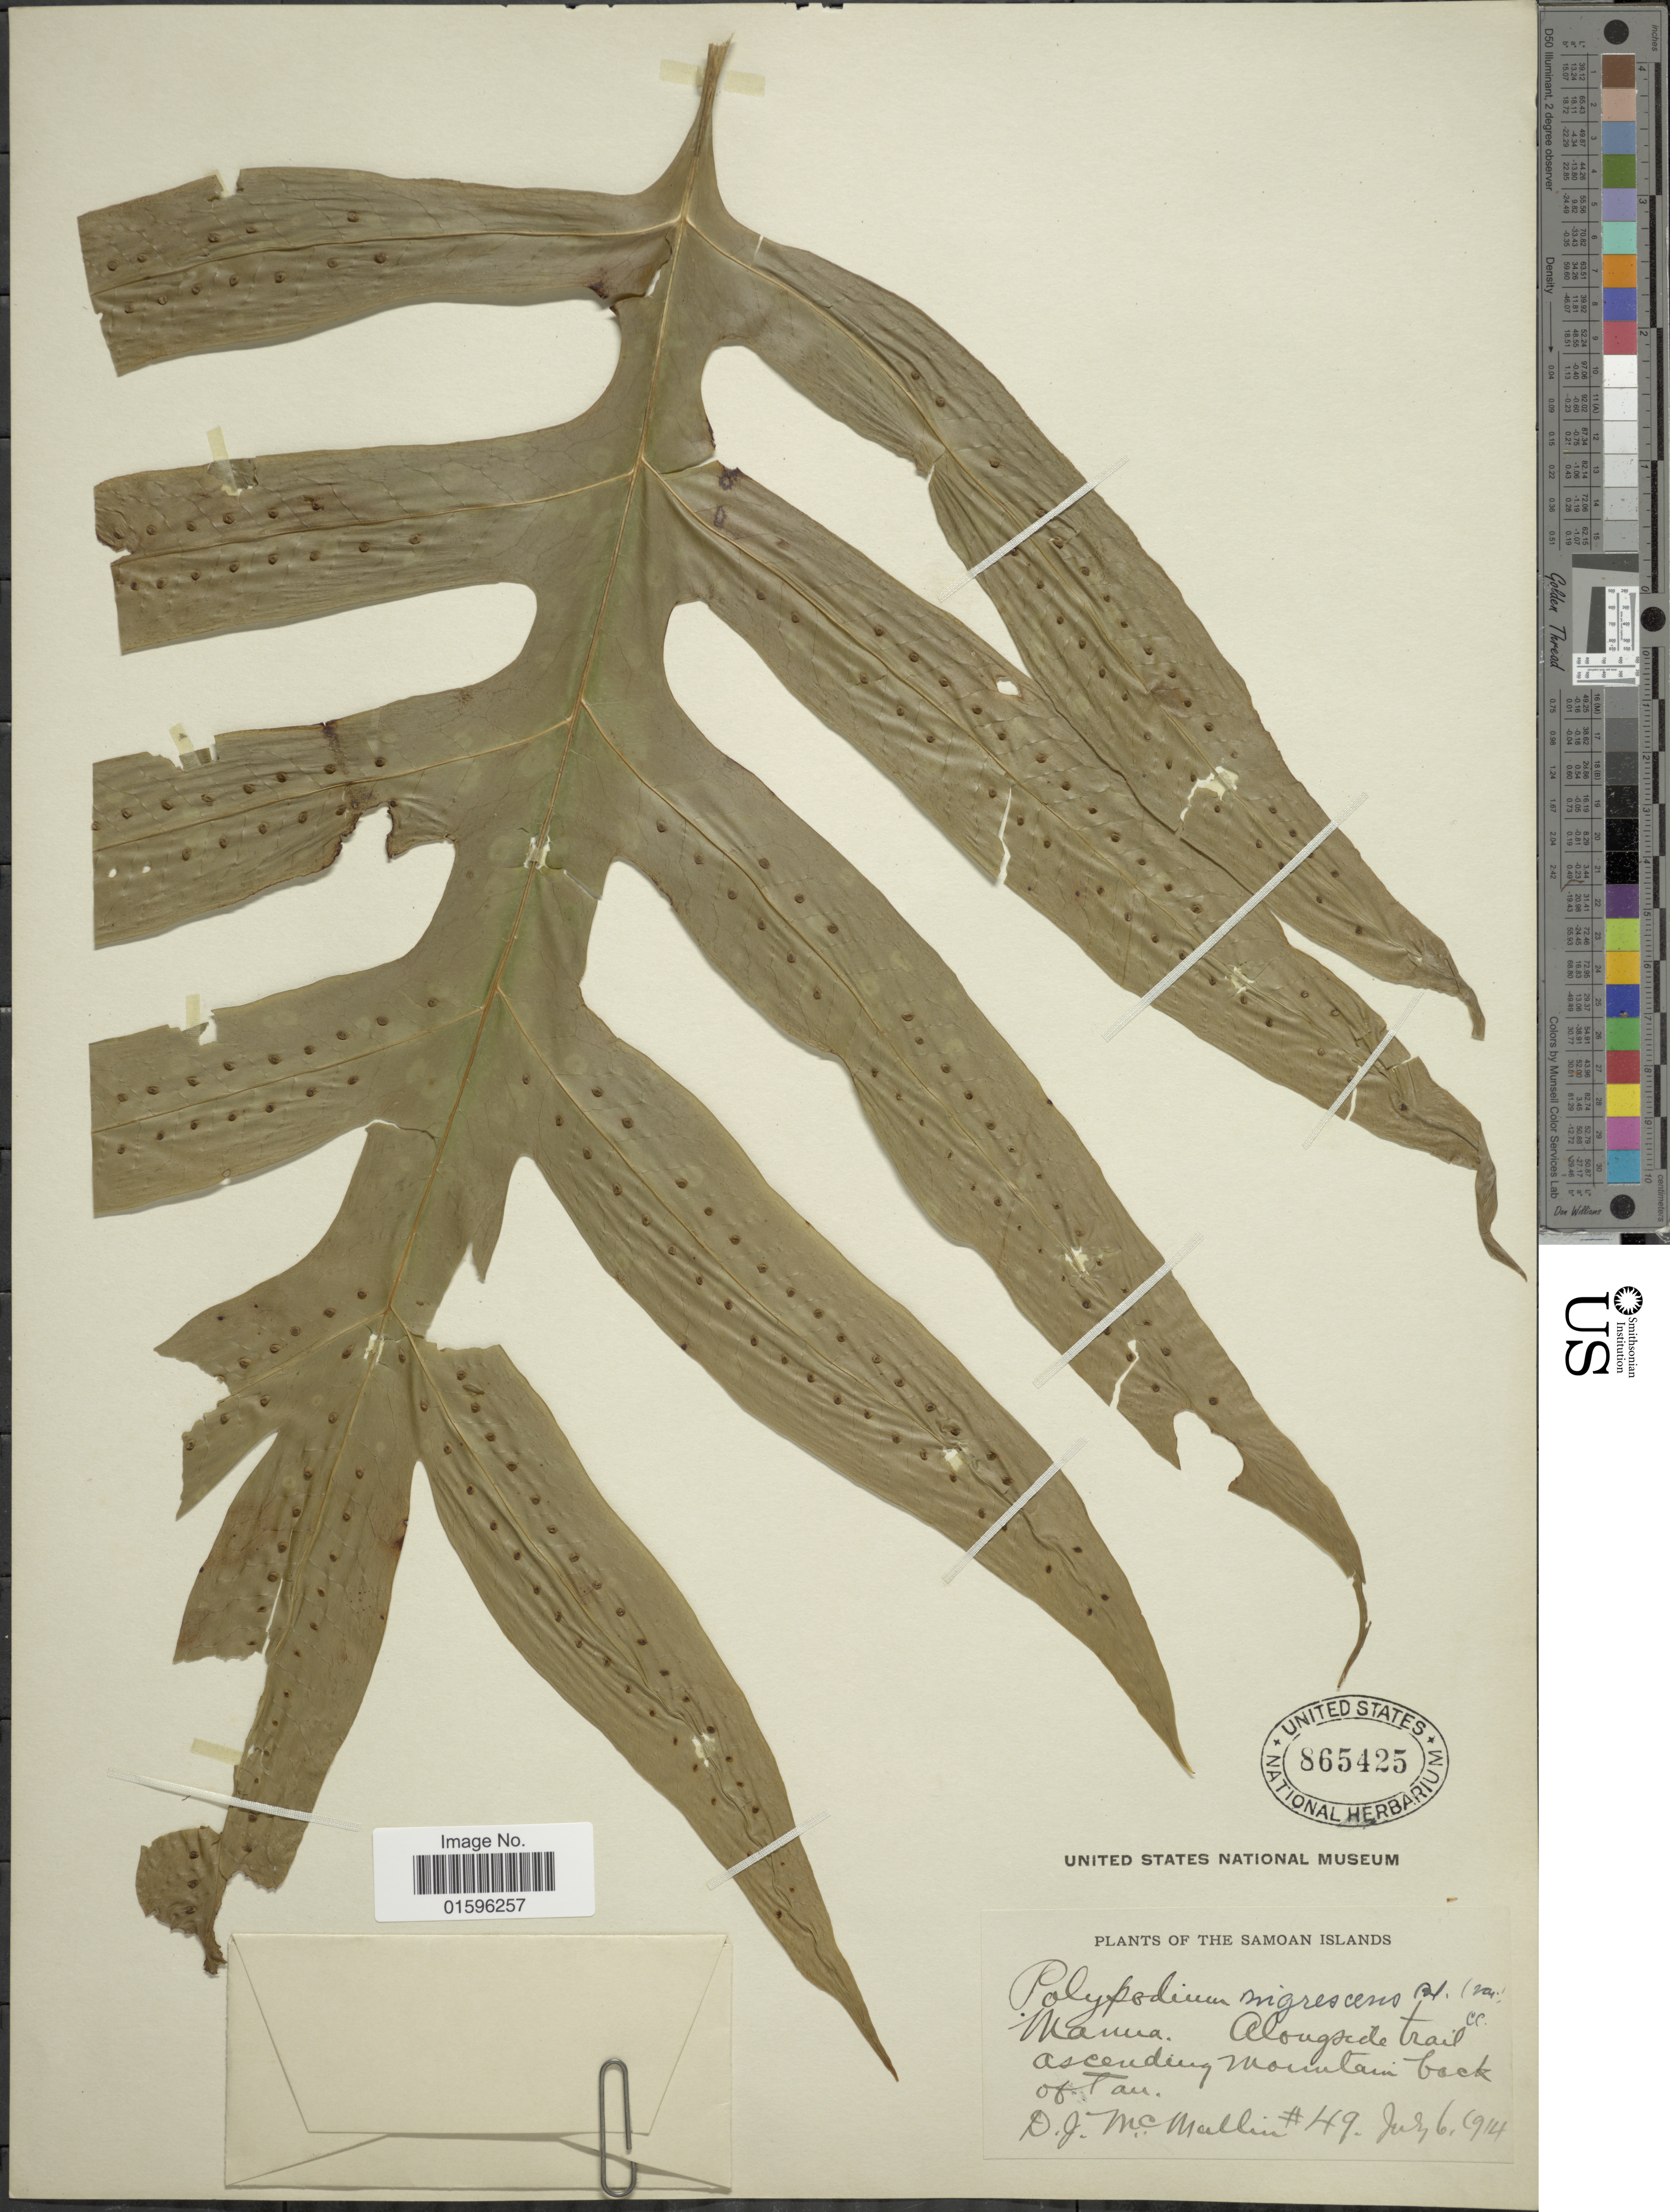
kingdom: Plantae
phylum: Tracheophyta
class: Polypodiopsida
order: Polypodiales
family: Polypodiaceae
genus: Polypodium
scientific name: Polypodium nigrescens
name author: Blume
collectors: D. McMullin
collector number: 49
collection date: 1914-07-06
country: American Samoa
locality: Manua, alongside trail ascending mountain back of Tau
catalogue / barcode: US 865425